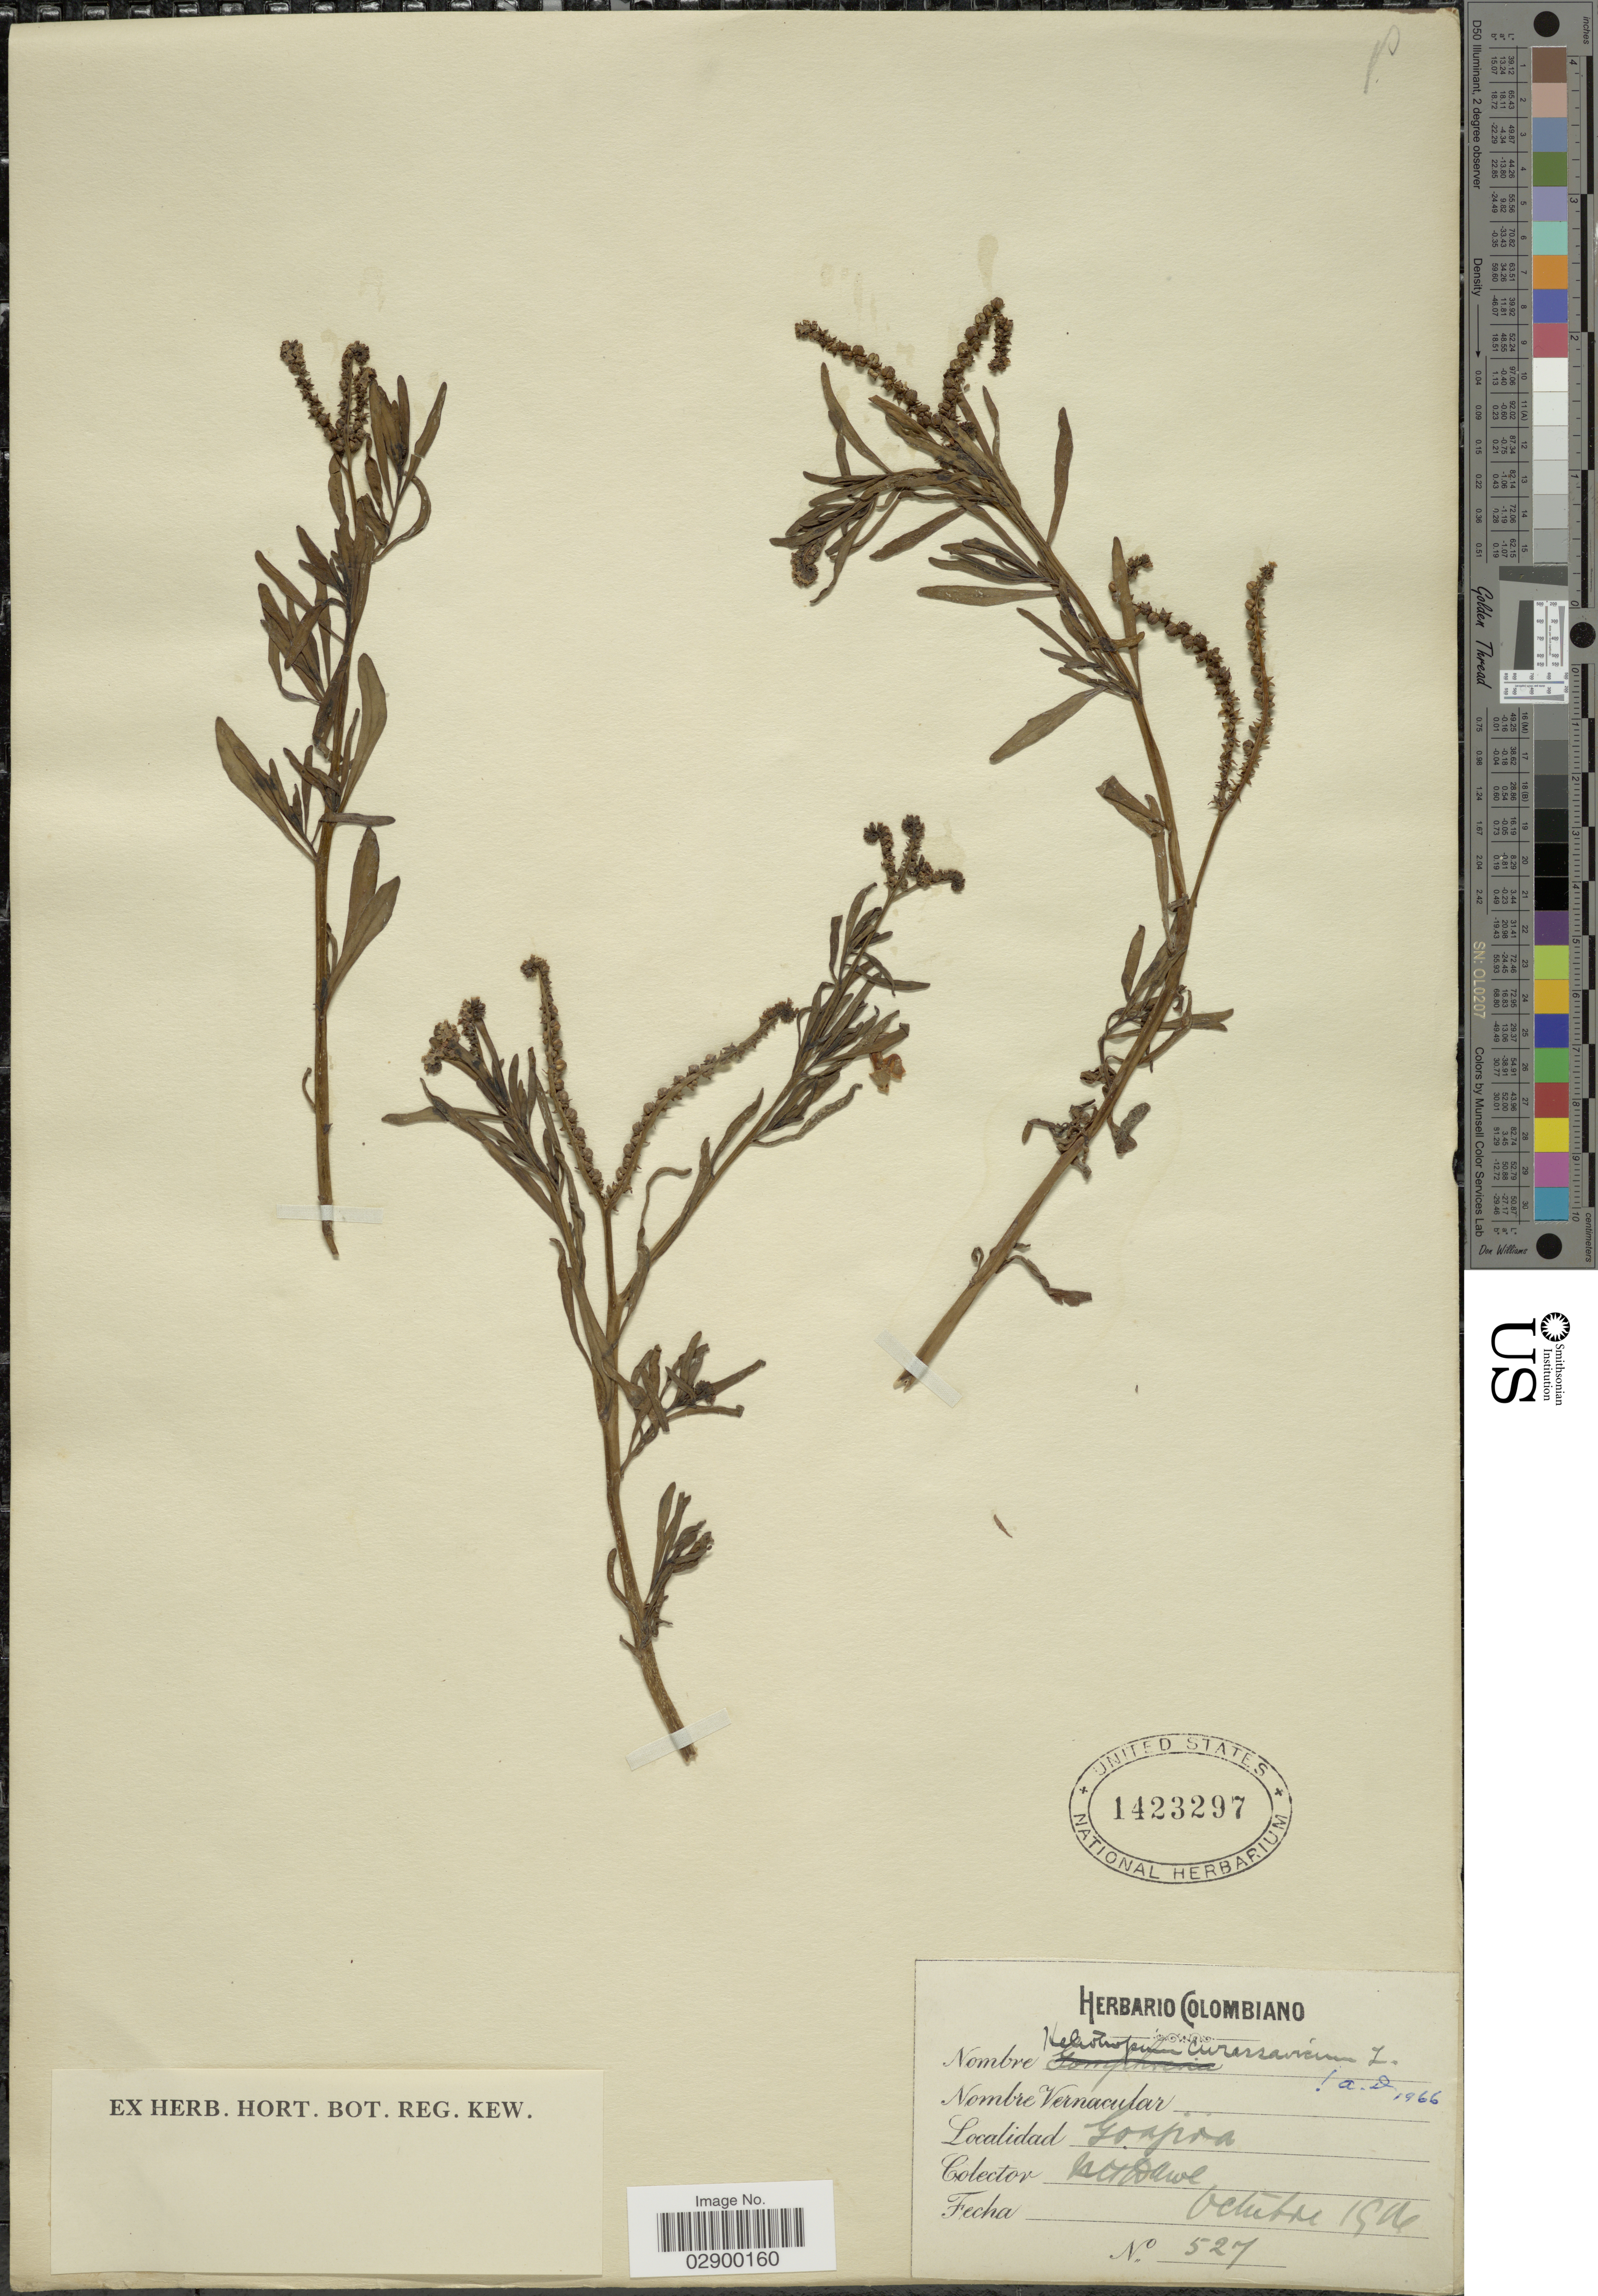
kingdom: Plantae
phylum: Tracheophyta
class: Magnoliopsida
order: Boraginales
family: Heliotropiaceae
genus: Heliotropium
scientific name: Heliotropium curassavicum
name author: L.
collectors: M. T. Dawe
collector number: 527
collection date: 1906-10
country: Colombia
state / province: La Guajira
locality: Goajira.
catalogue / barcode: US 1423297